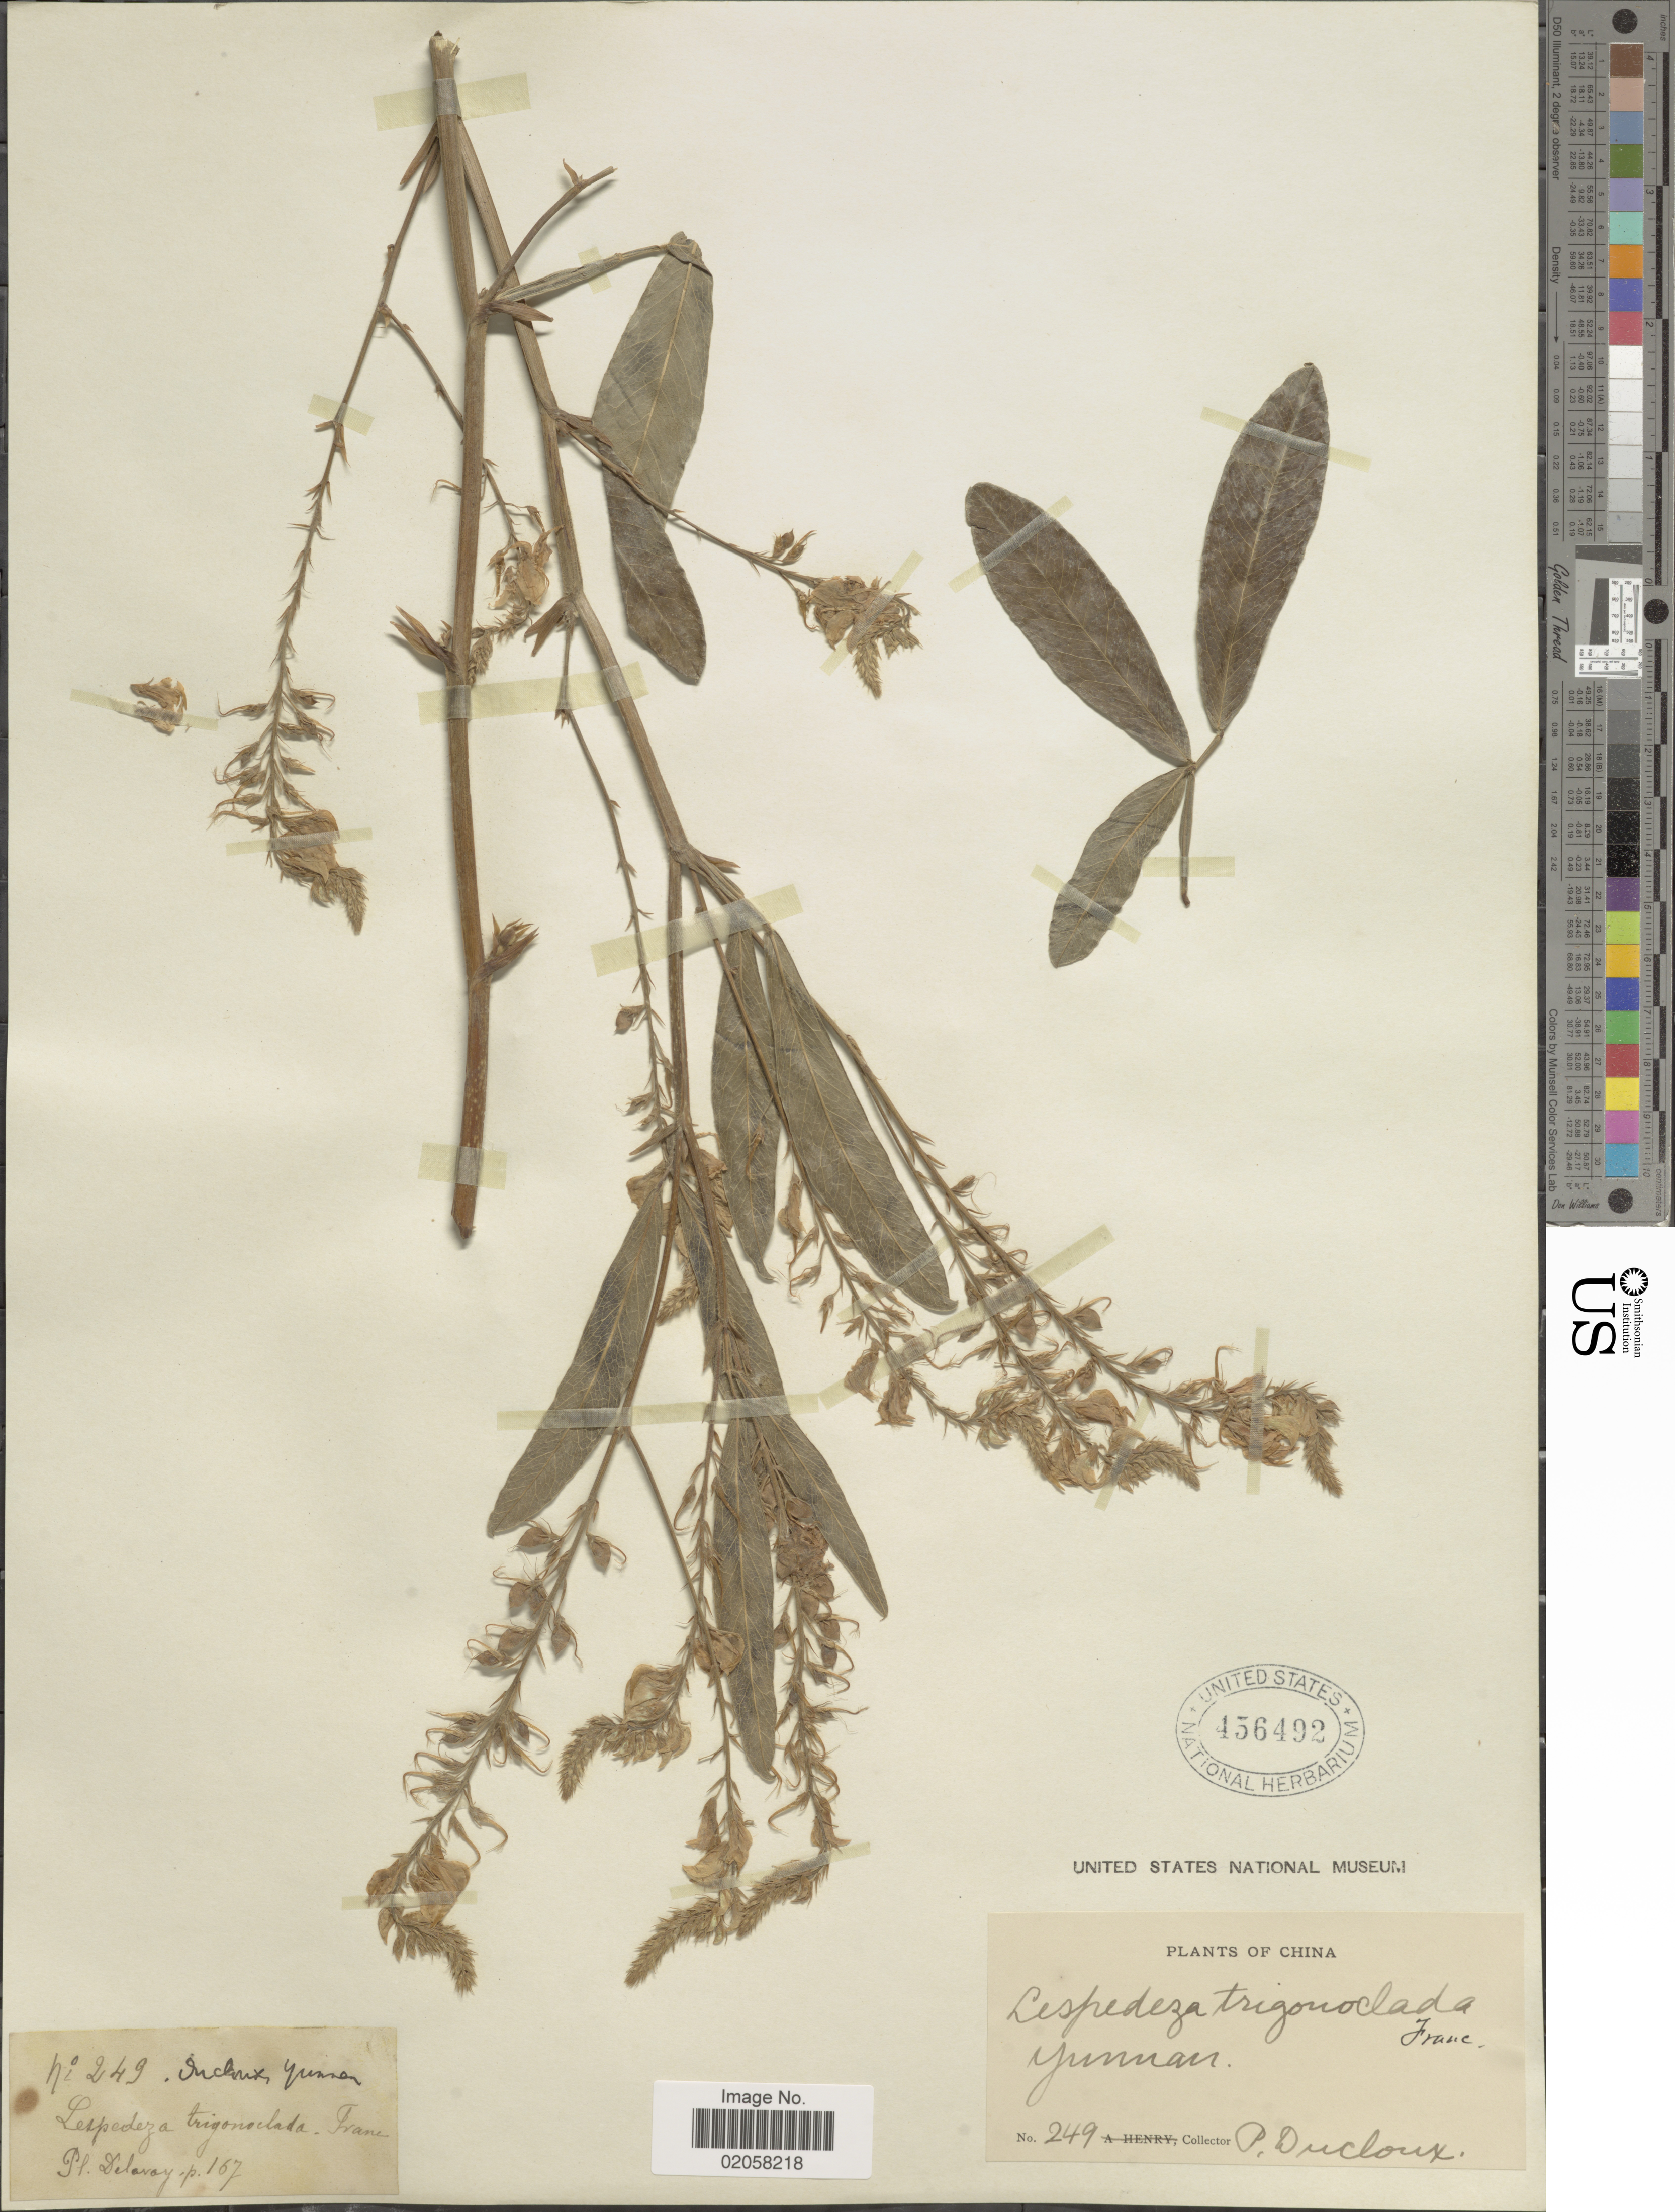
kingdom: Plantae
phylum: Tracheophyta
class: Magnoliopsida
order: Fabales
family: Fabaceae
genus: Campylotropis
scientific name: Campylotropis trigonoclada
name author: (Franch.) Schindl.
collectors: F. Ducloux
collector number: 249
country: China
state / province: Yunnan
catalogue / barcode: US 456492